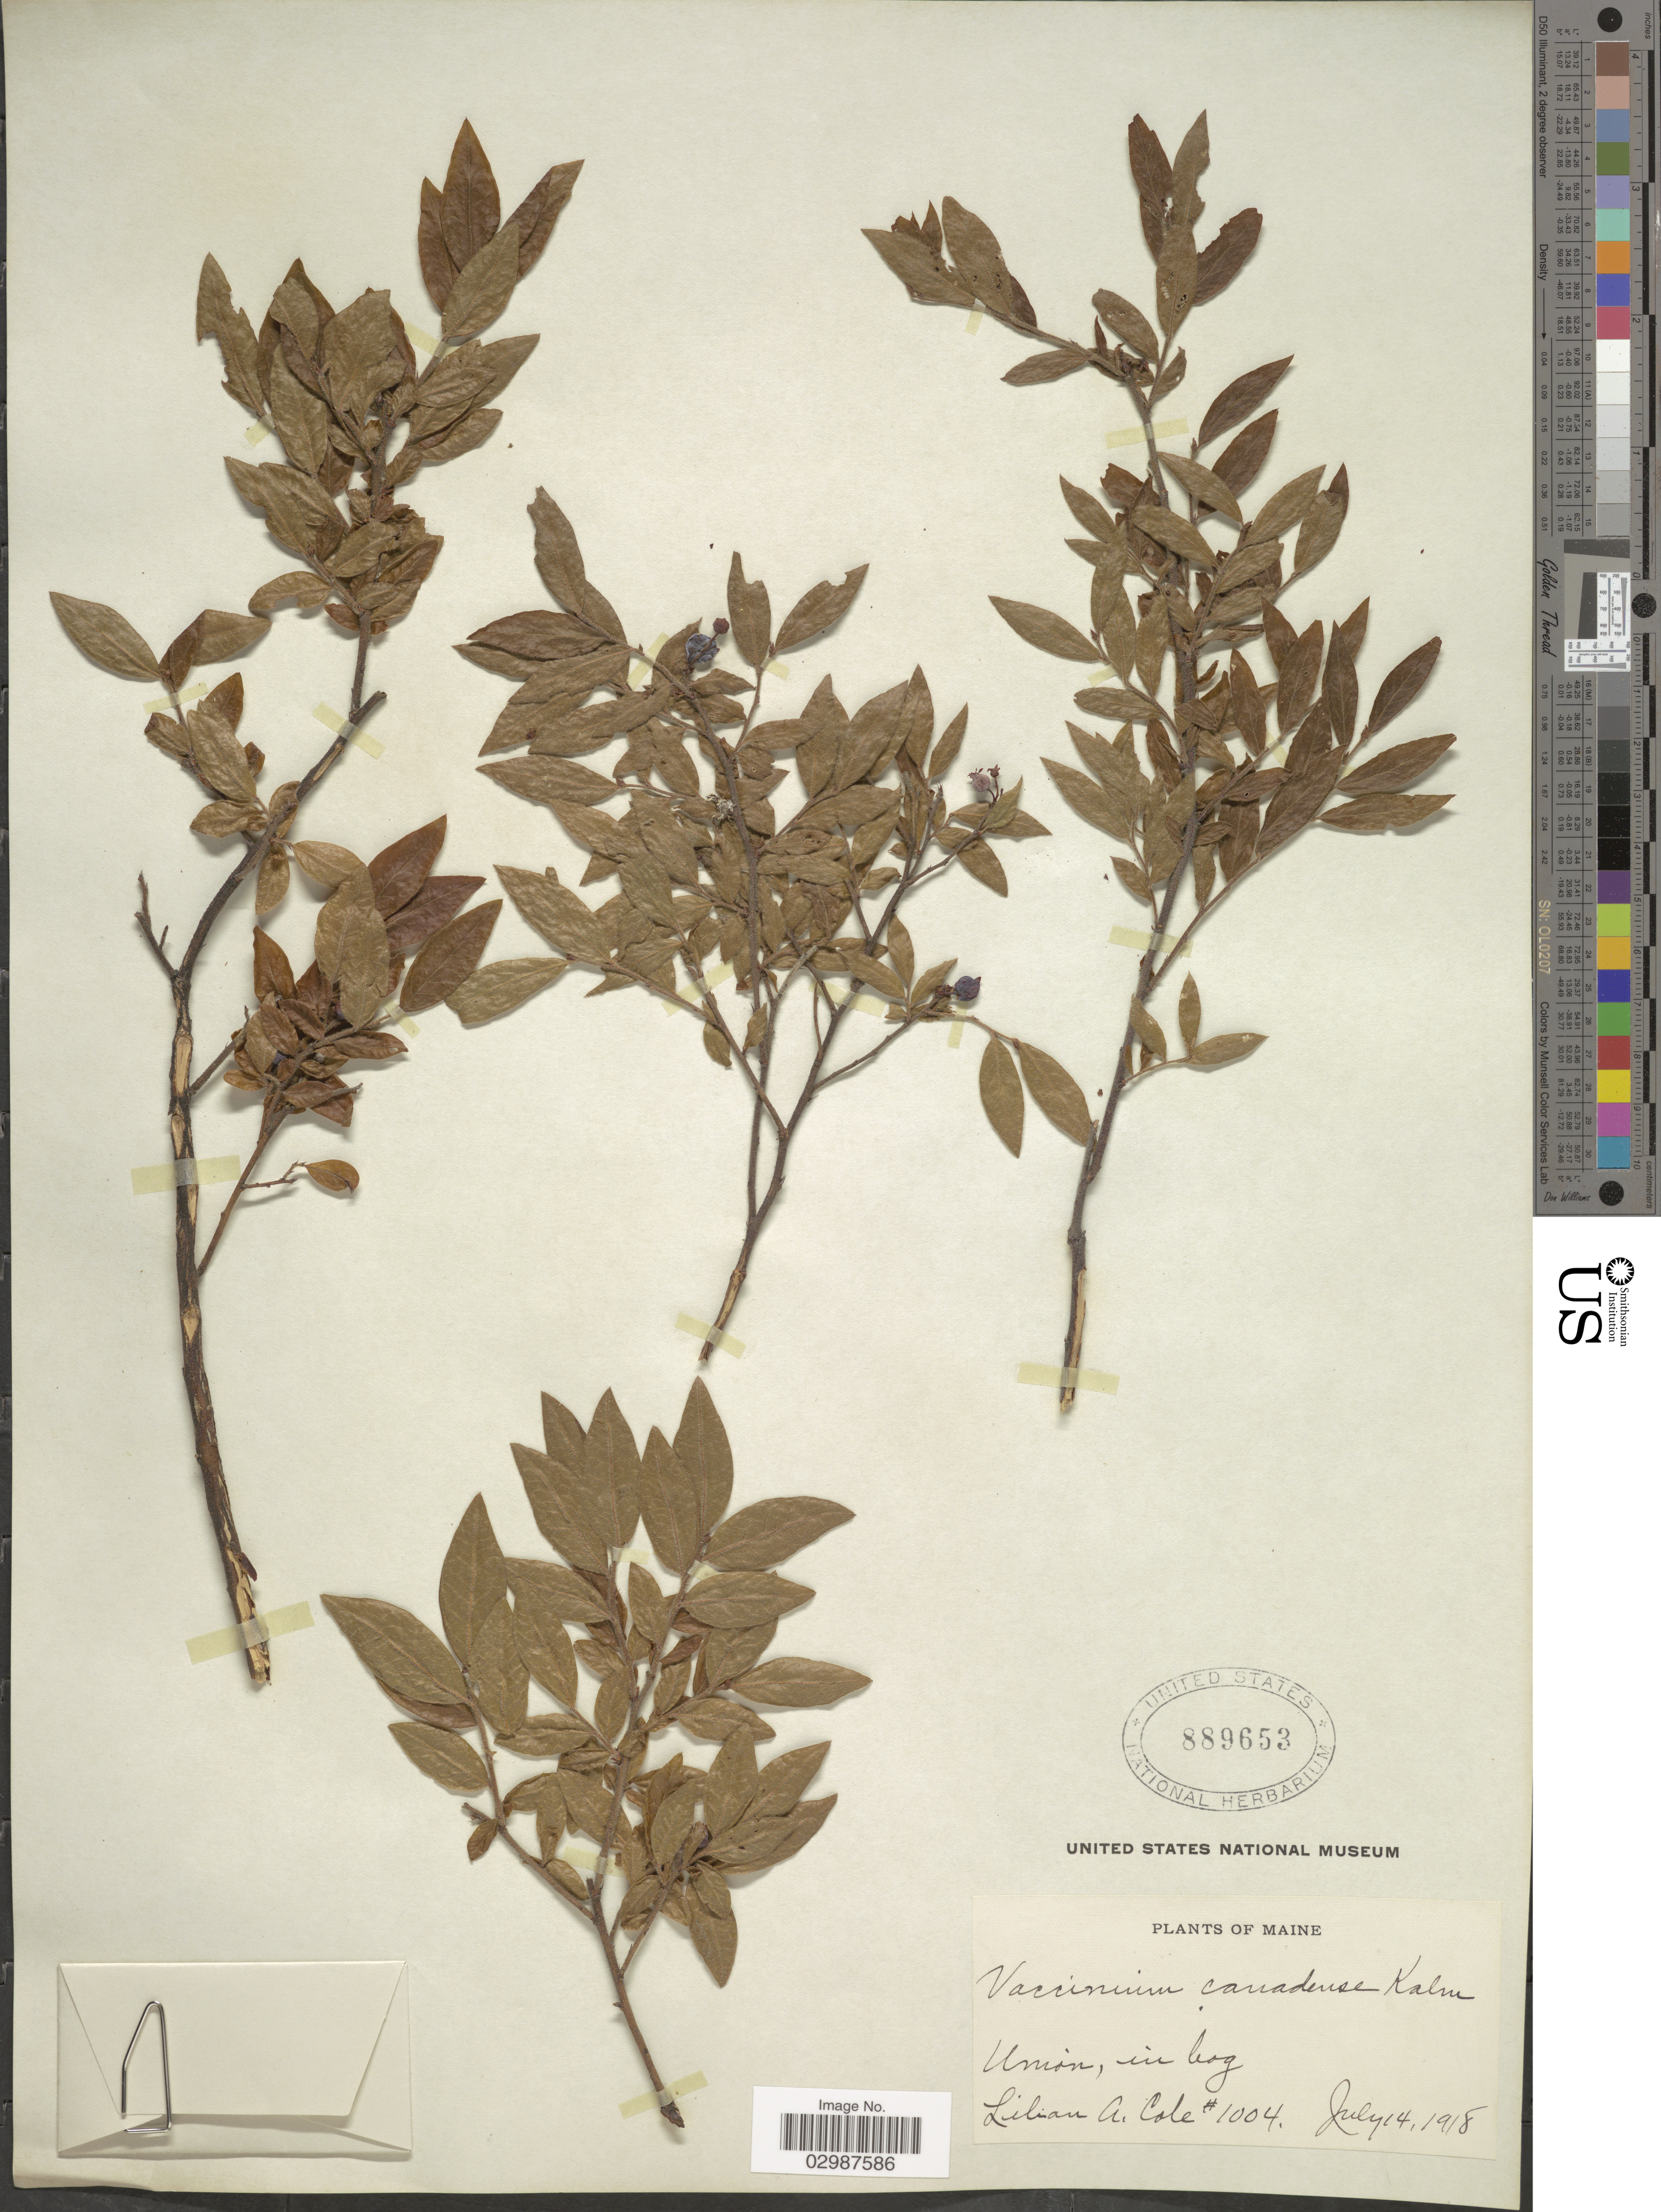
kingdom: Plantae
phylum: Tracheophyta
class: Magnoliopsida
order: Ericales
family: Ericaceae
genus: Vaccinium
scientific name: Vaccinium canadense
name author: Kalm ex Richardson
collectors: L. A. Cole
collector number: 1004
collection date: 1918-07-14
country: United States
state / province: Maine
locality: Union.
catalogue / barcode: US 889653